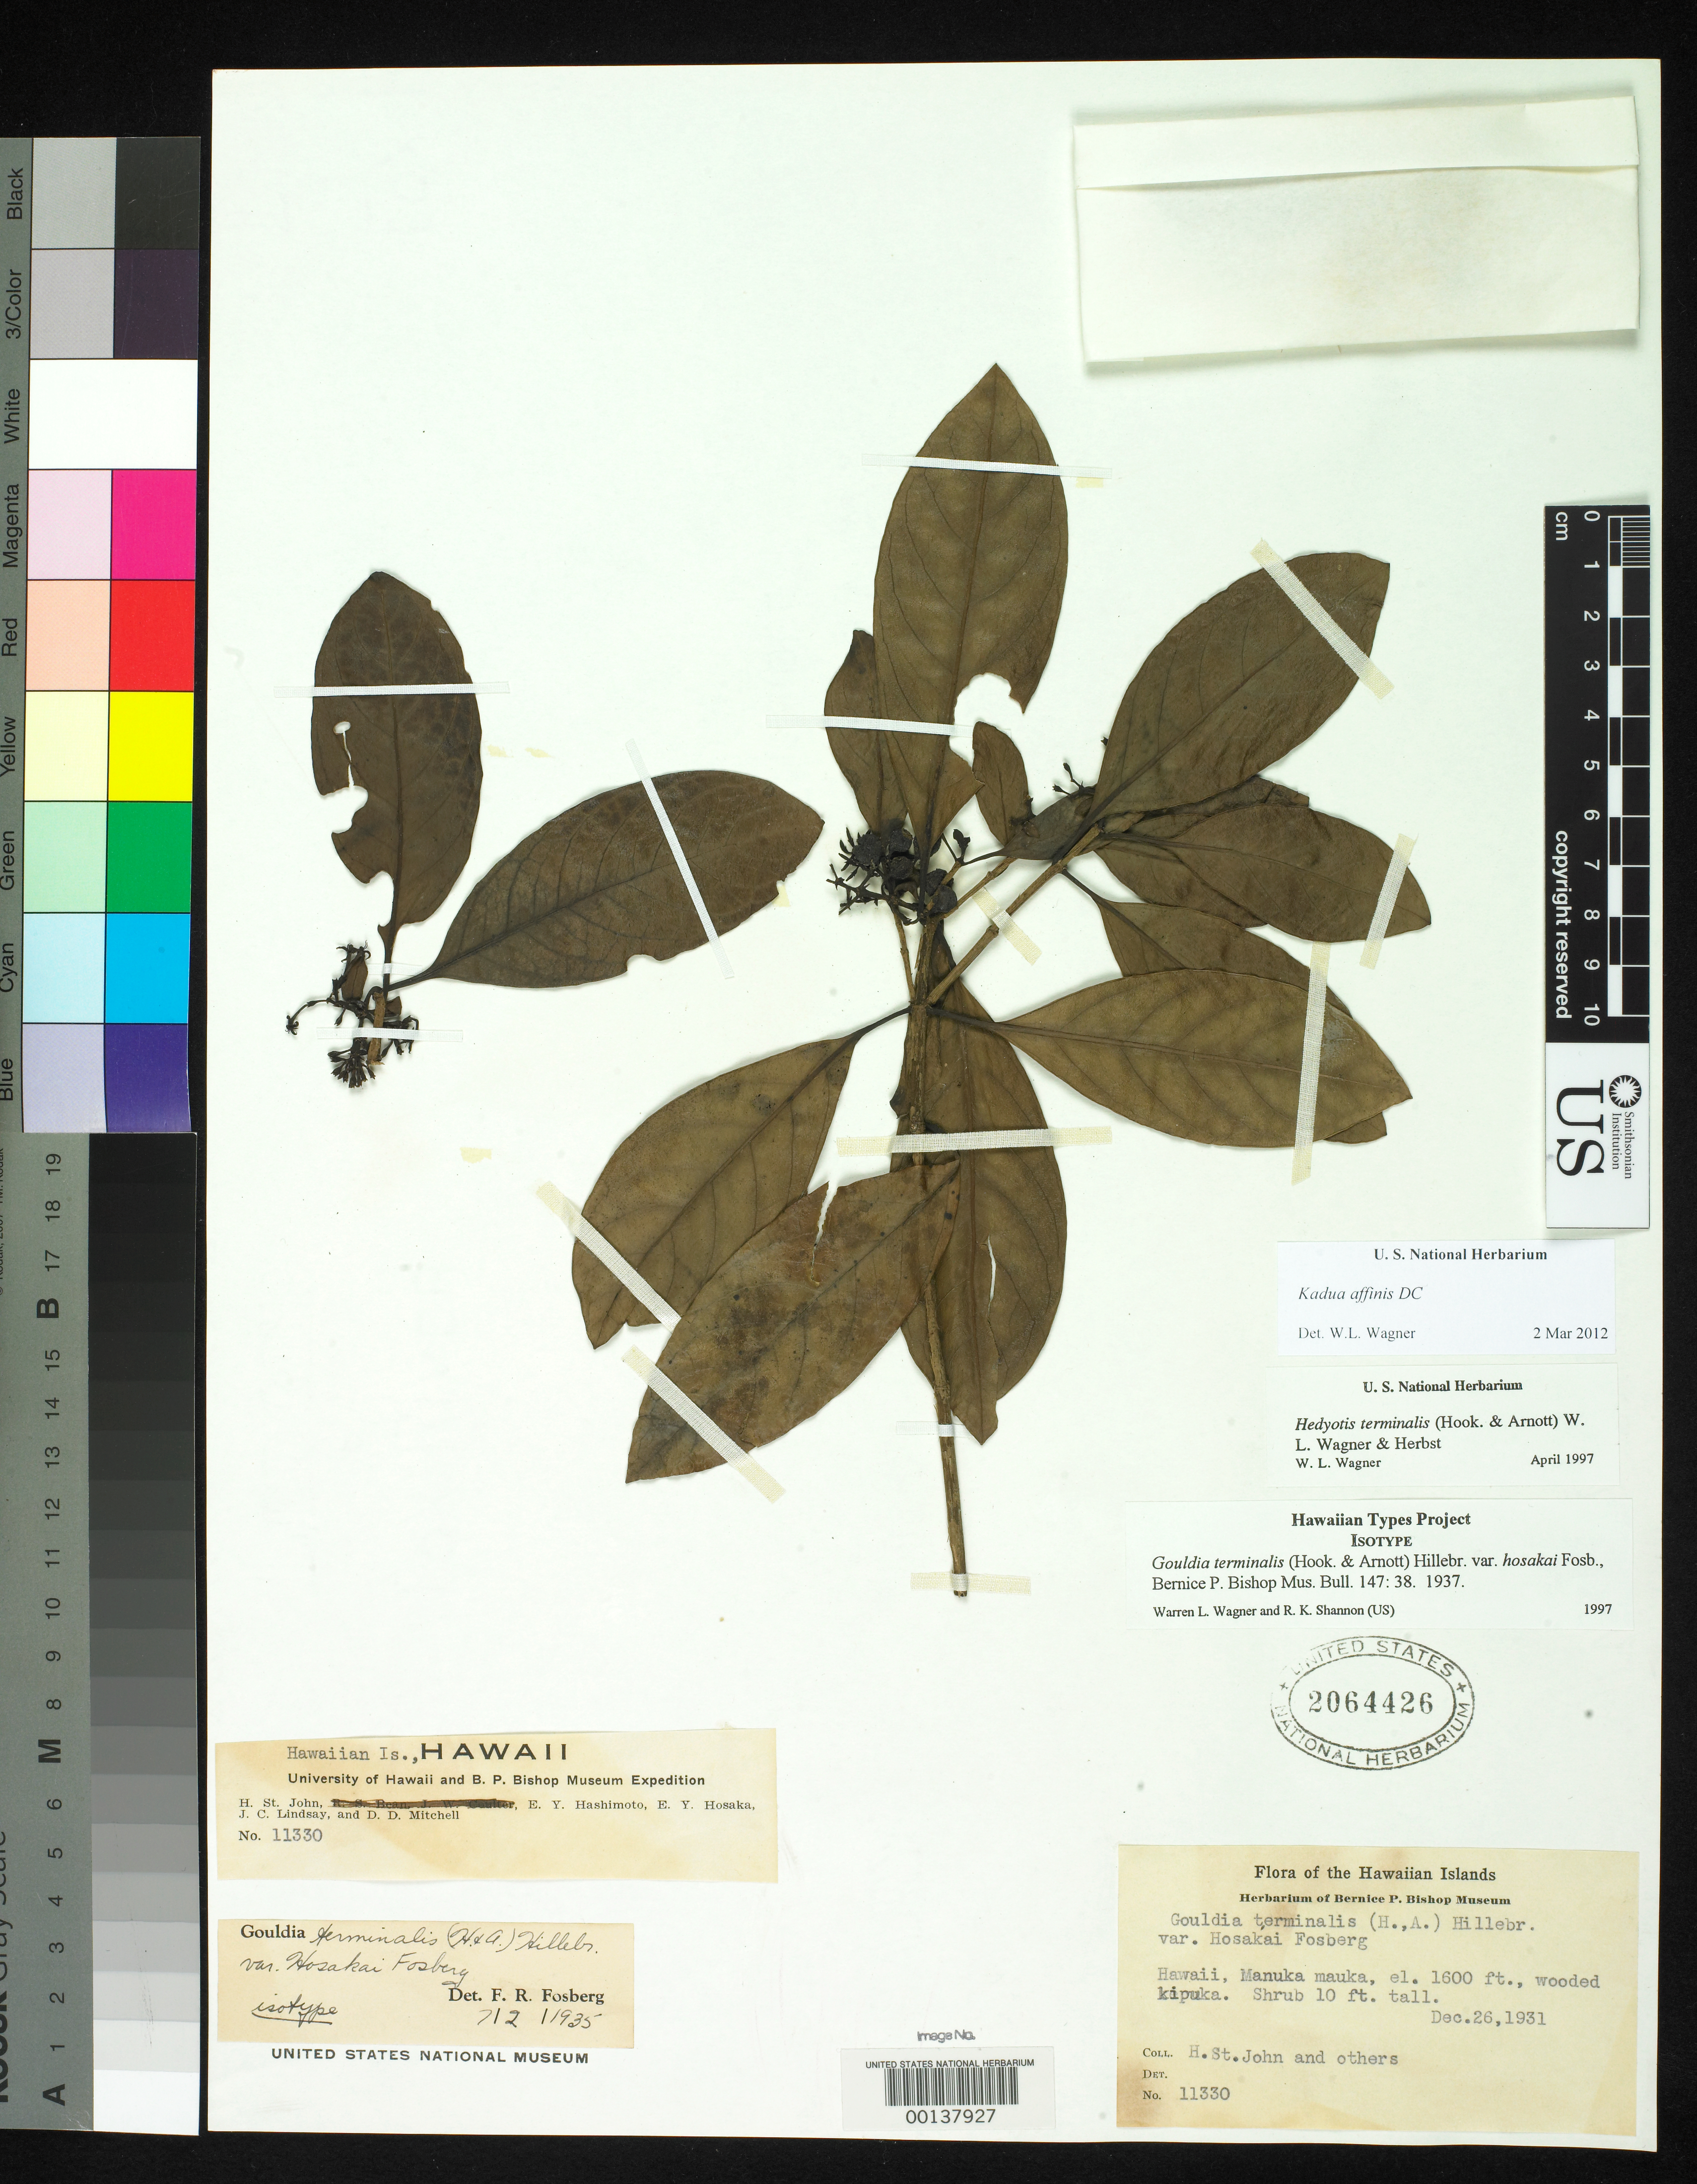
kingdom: Plantae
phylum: Tracheophyta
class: Magnoliopsida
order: Gentianales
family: Rubiaceae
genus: Gouldia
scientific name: Gouldia terminalis var. hosakai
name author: Fosberg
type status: Isotype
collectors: H. St. John, E. Hashimoto, E. Y. Hosaka, J. Lindsay & D. D. Mitchell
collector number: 11330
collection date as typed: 26 Dec 1931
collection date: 1931-12-26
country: United States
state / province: Hawaii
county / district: Hawaii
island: Hawaii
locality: Manuka Mauka.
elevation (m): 488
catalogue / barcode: US 2064426